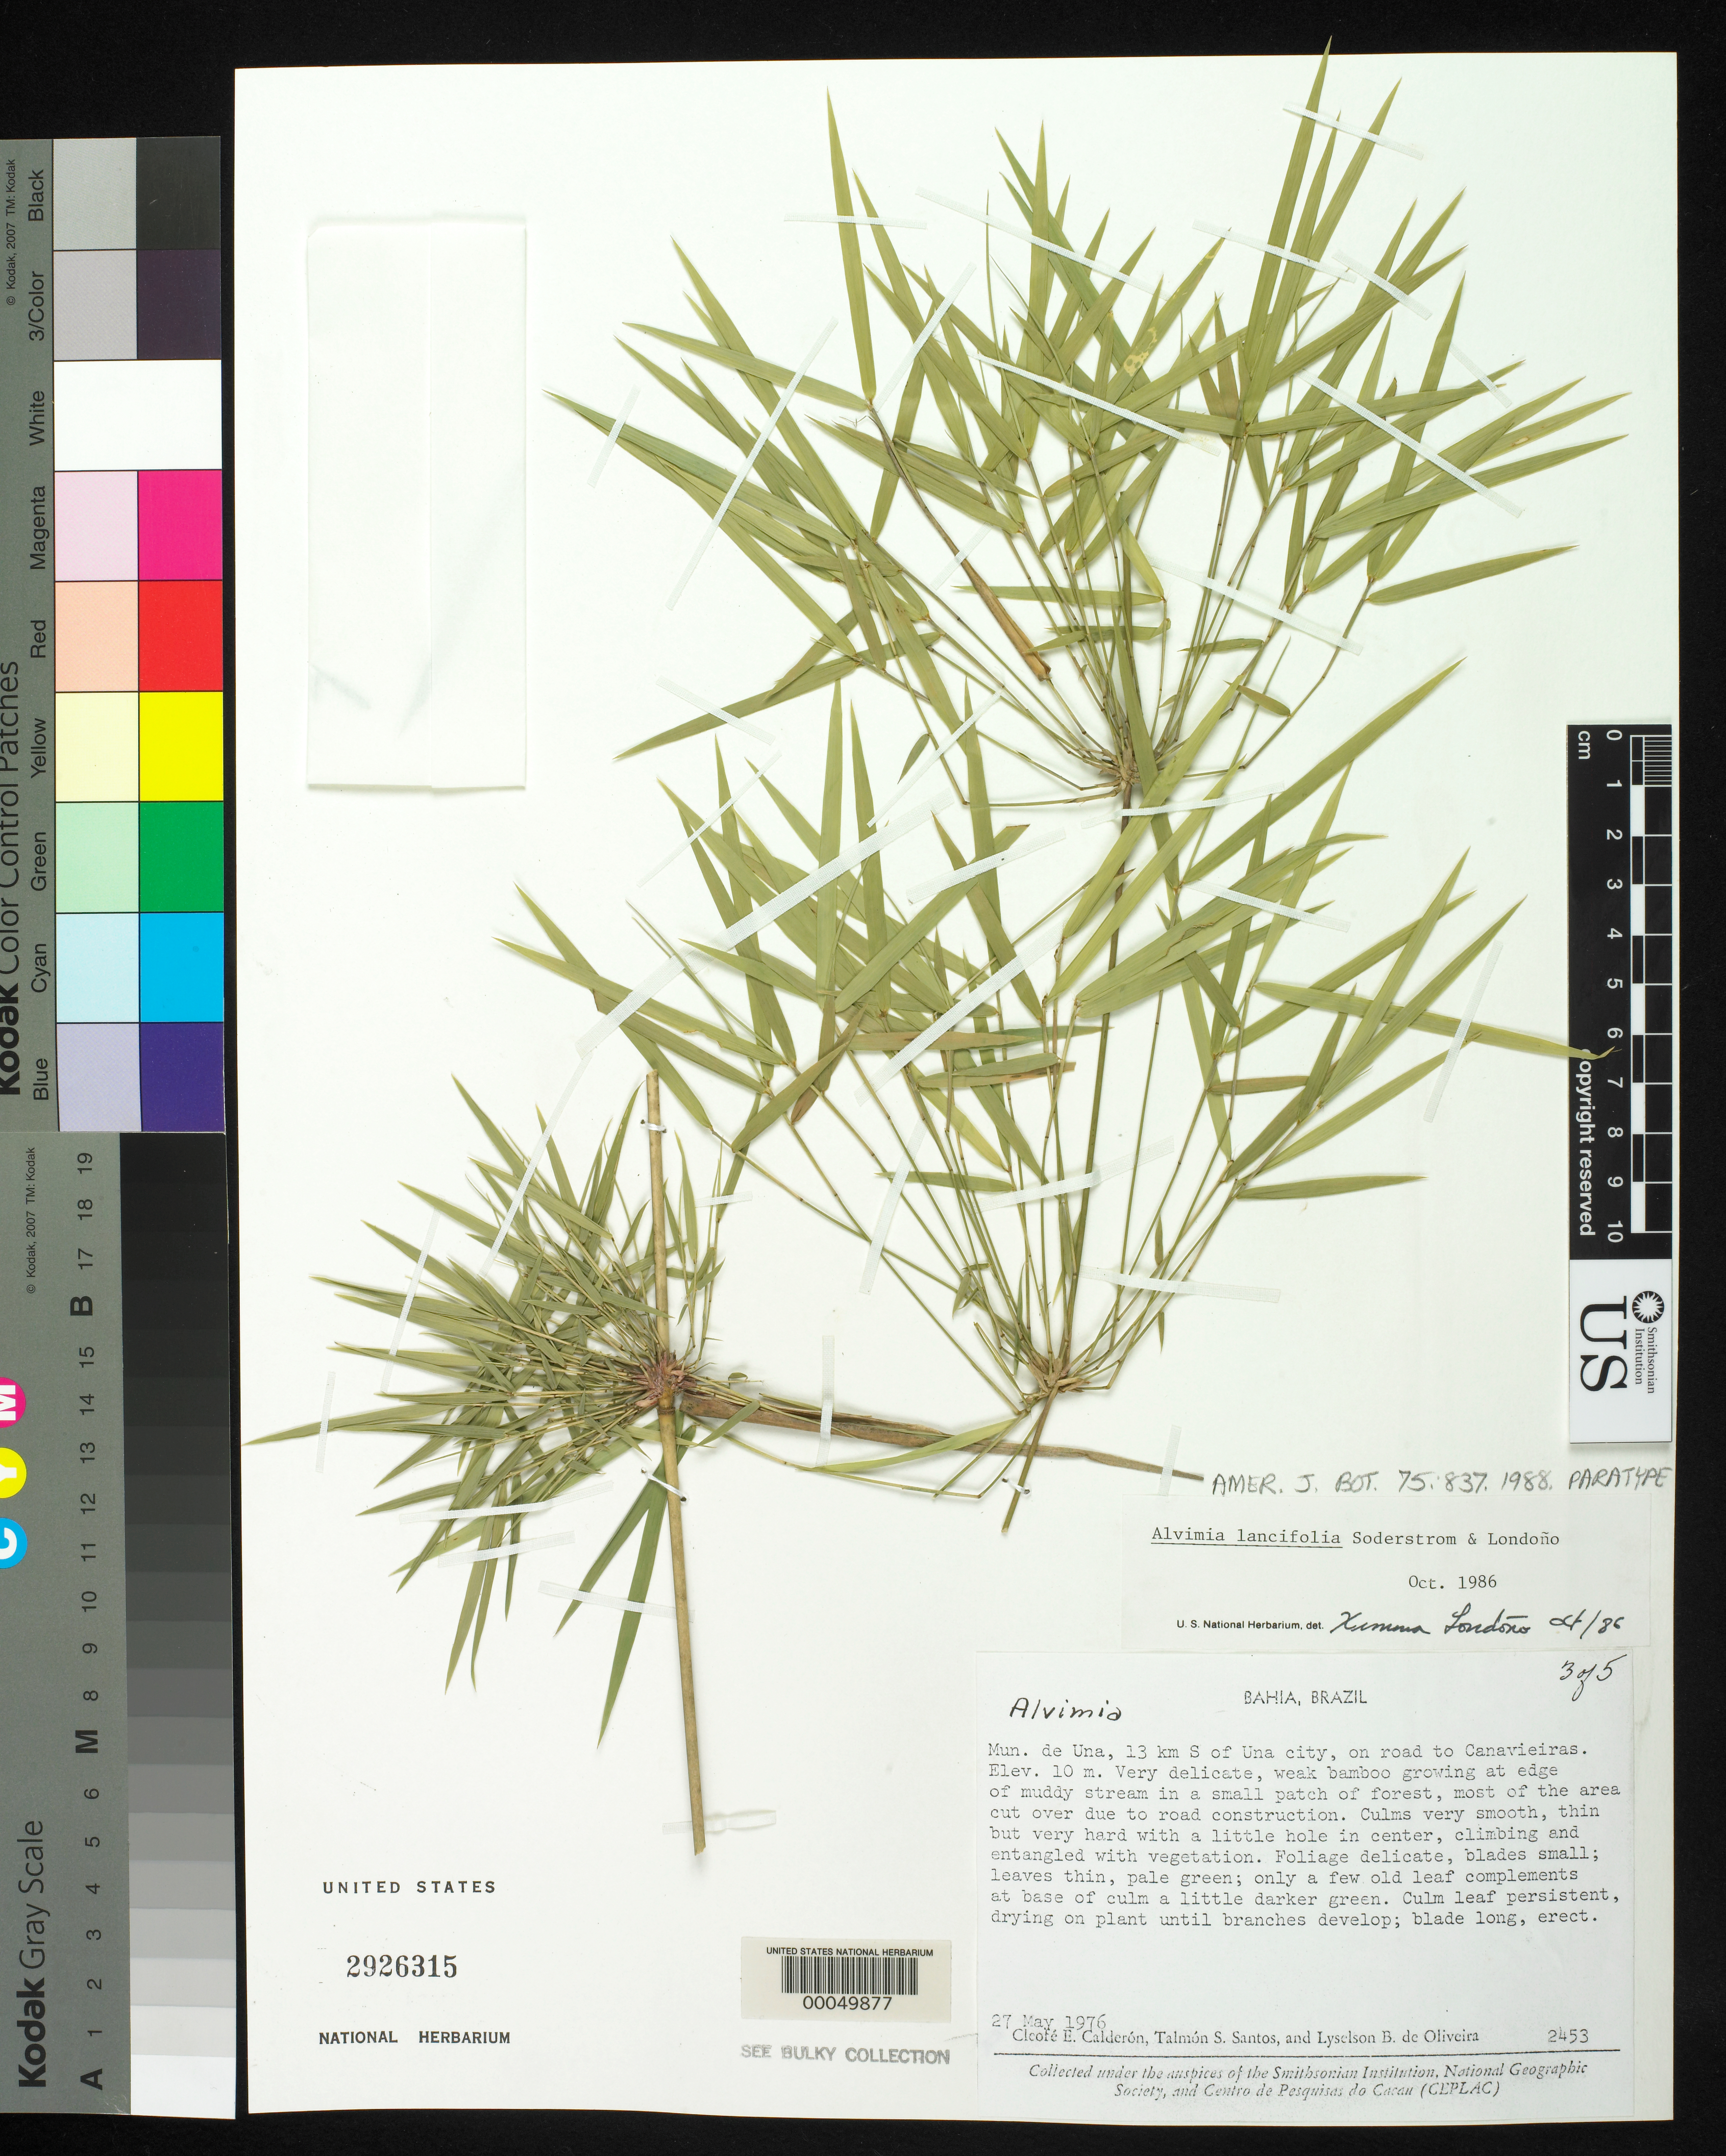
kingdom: Plantae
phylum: Tracheophyta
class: Liliopsida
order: Poales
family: Poaceae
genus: Alvimia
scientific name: Alvimia lancifolia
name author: Soderstr. & Londoño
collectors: C. E. Calderón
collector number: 2453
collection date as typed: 27 May 1976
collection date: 1976-05-27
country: Brazil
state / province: Bahia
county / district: Una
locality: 13 km s of una city, on road to canavieiras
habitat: Muddy stream in small patch of forest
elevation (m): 10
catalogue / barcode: US 2926315